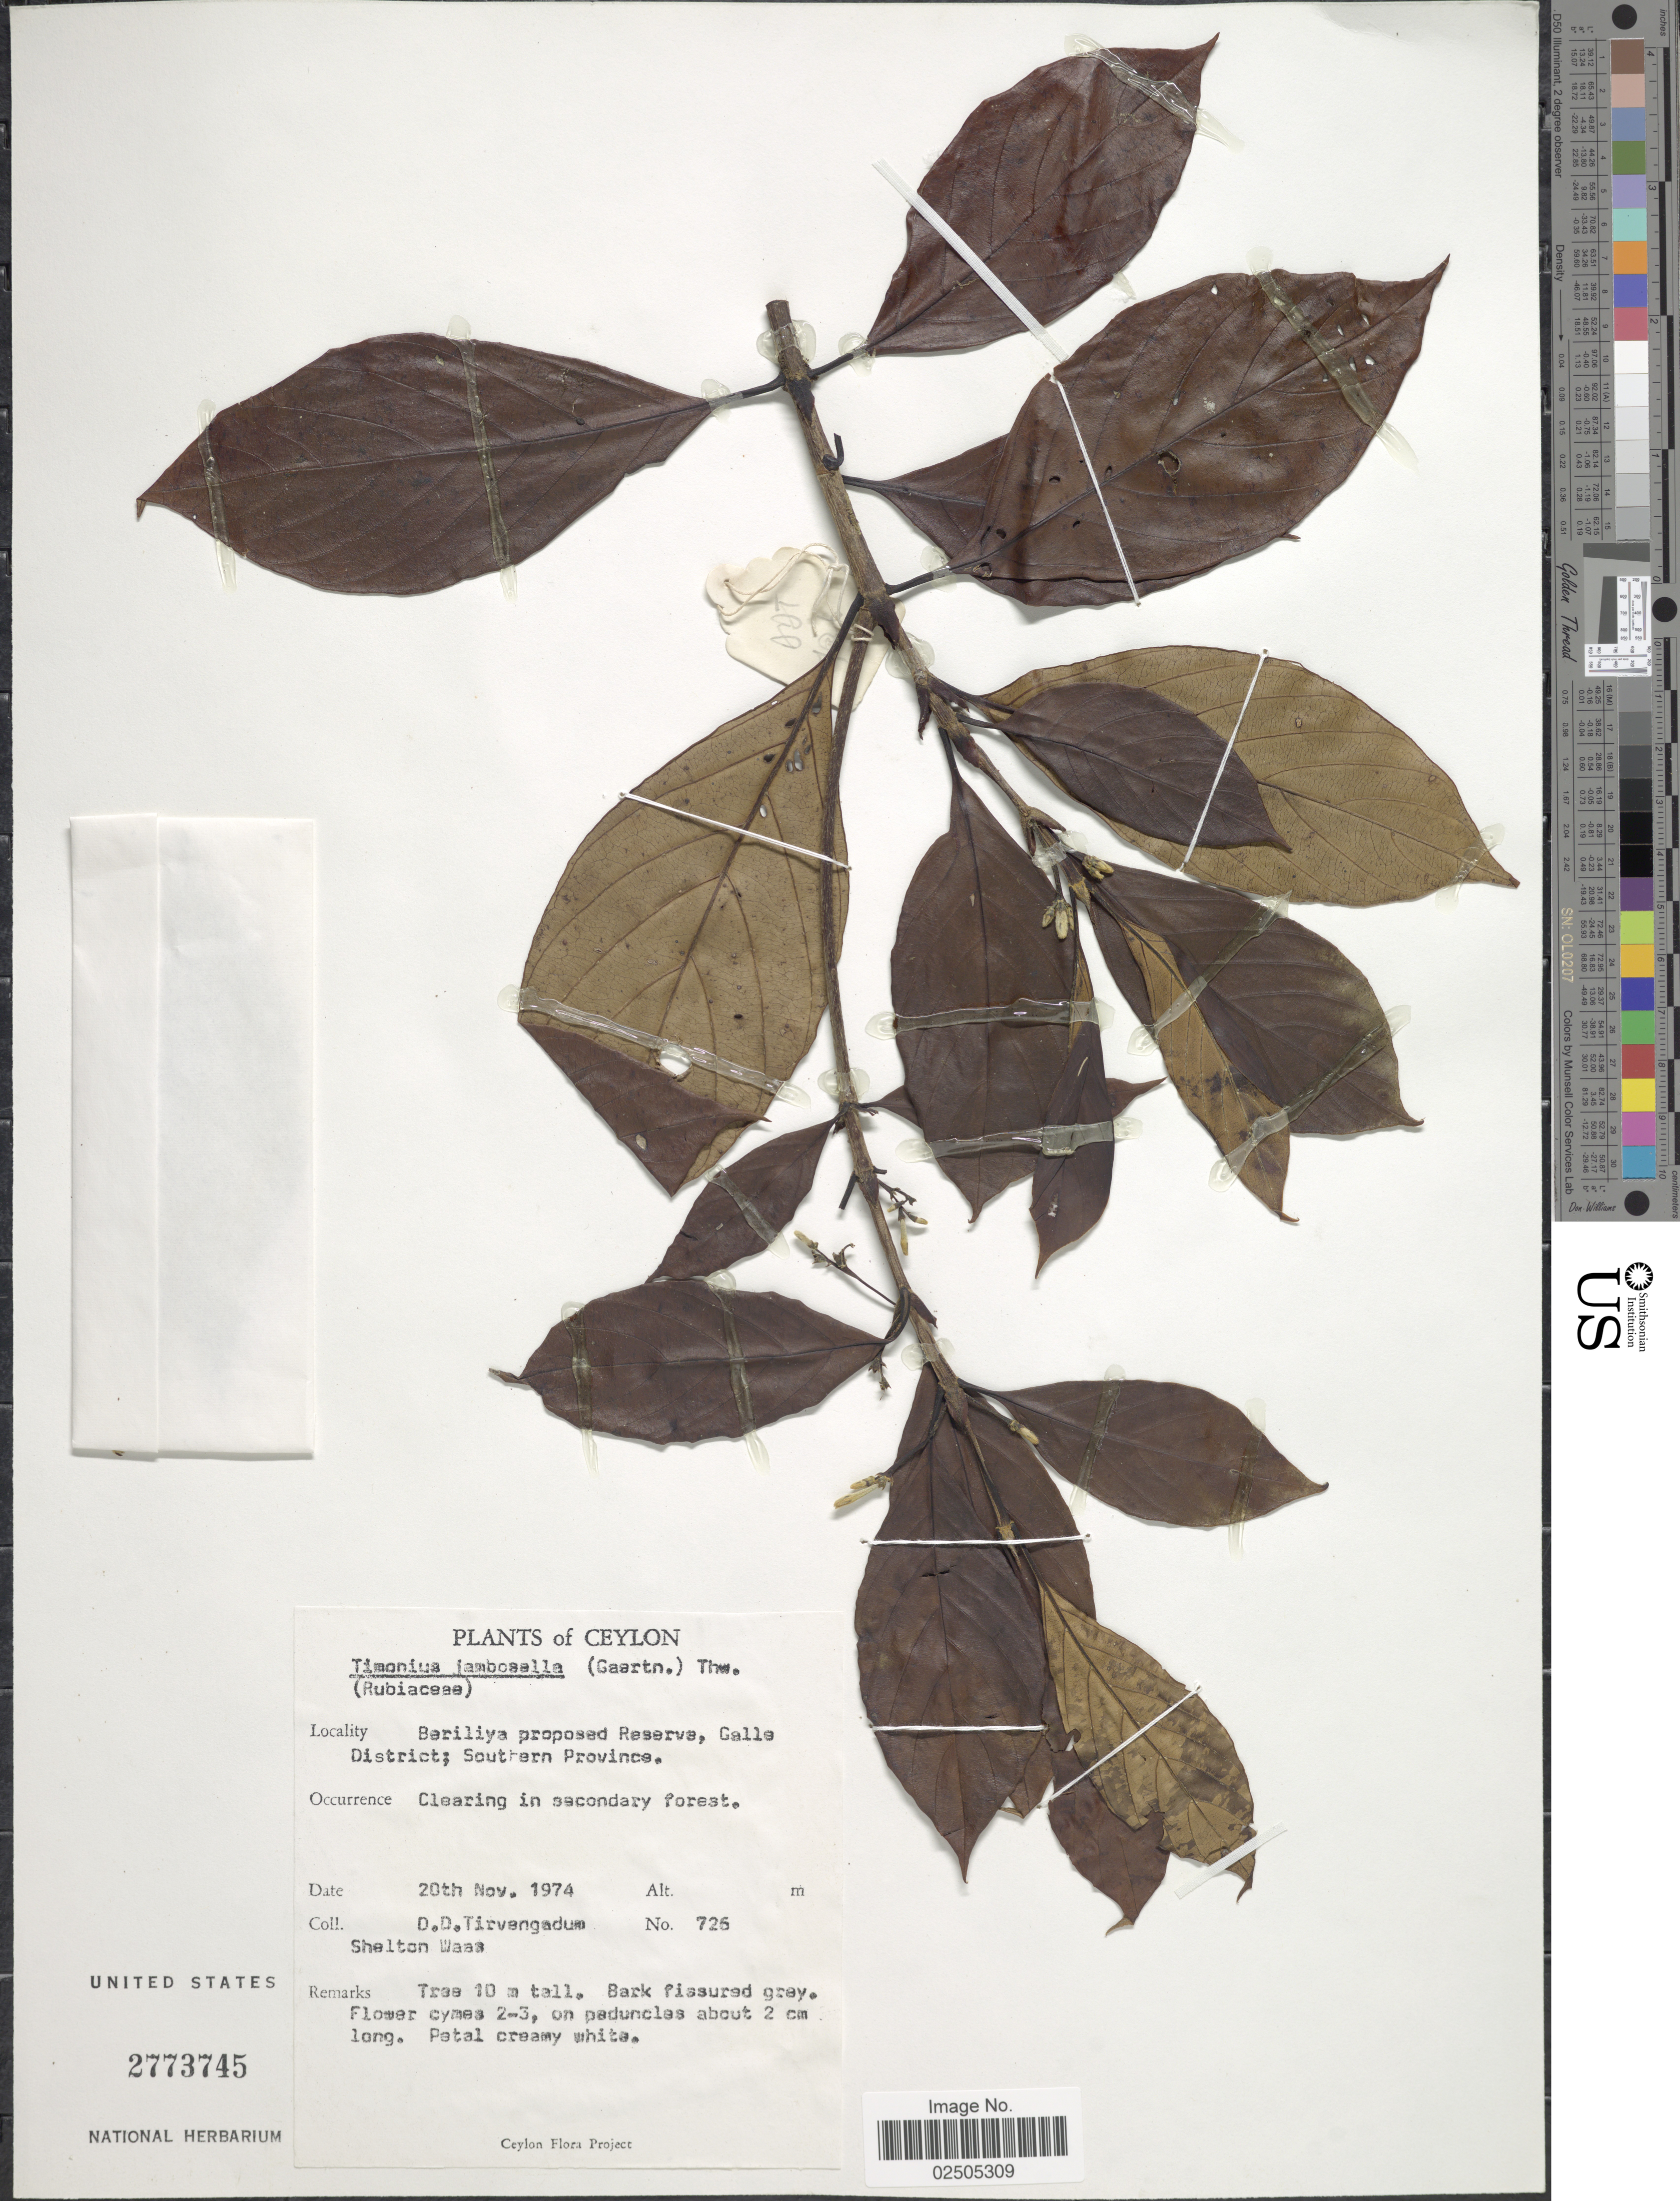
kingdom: Plantae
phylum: Tracheophyta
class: Magnoliopsida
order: Gentianales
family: Rubiaceae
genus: Timonius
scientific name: Timonius jambosella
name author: Thwaites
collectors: D. Tirvengadum & S. Wass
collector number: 726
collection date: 1974-11-20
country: Sri Lanka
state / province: Southern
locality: Ceylon, Bariliya proposed Reserve, Galle District; Southern Province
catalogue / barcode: US 2773745